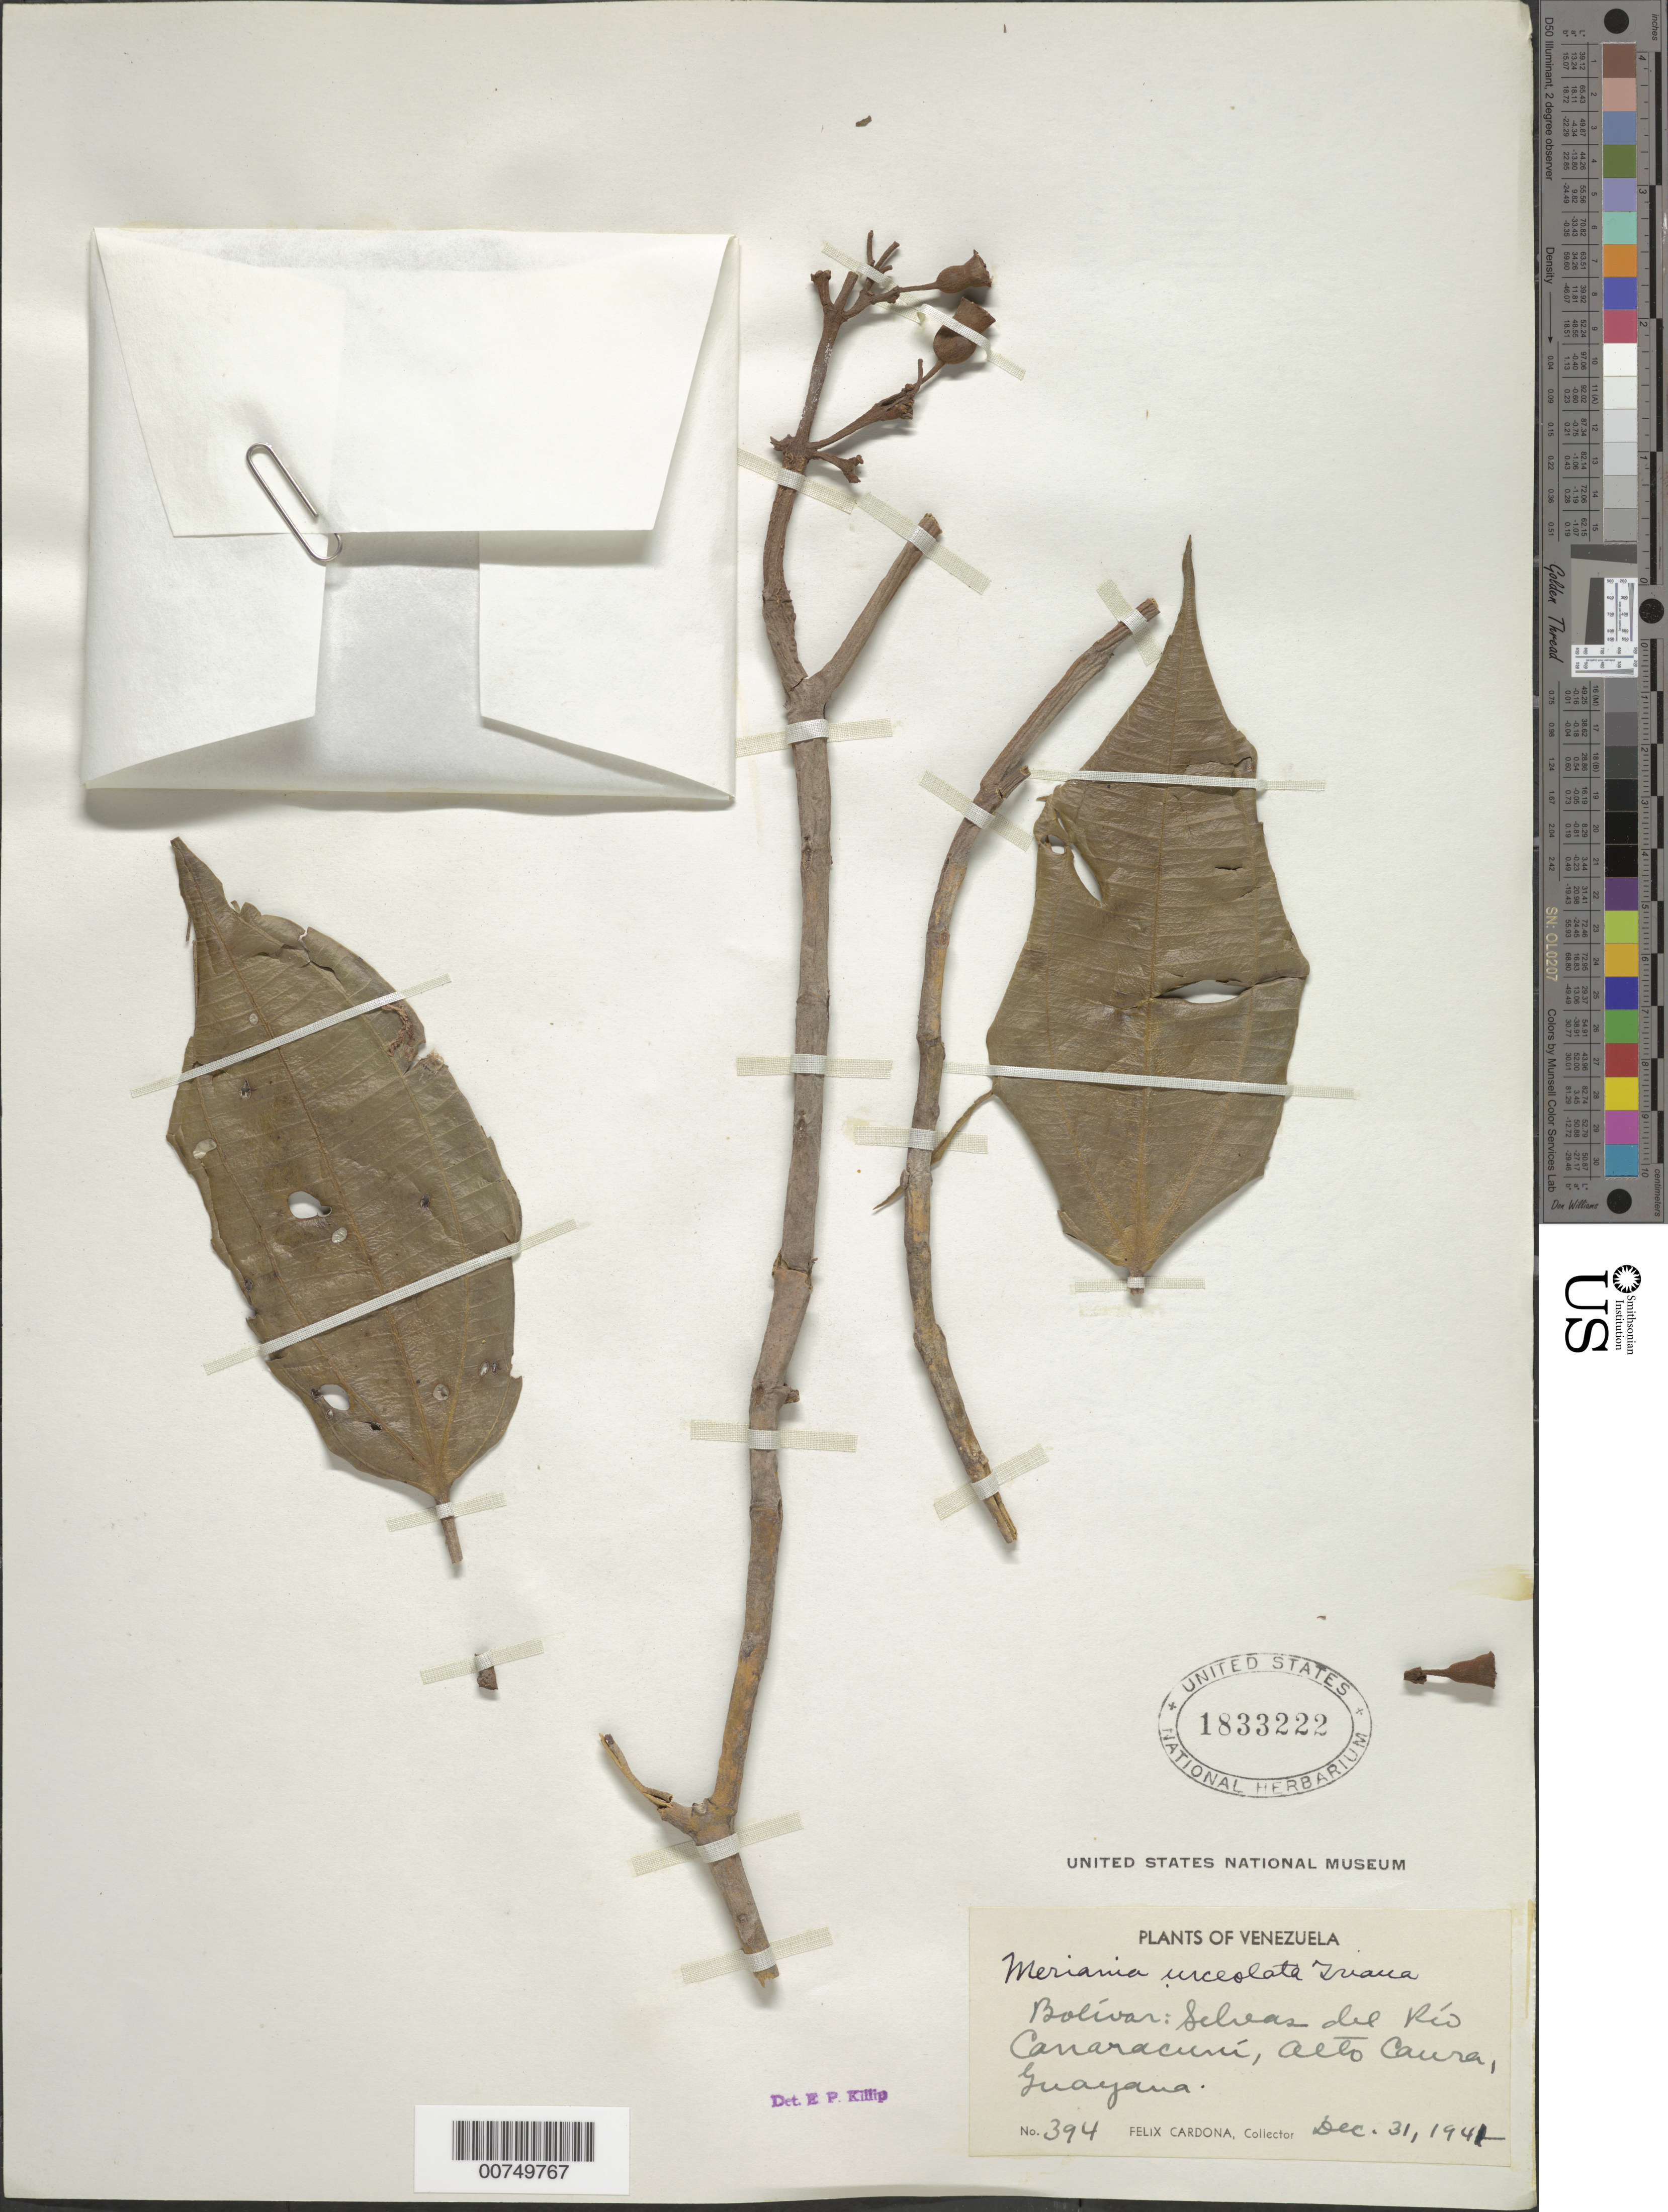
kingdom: Plantae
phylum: Tracheophyta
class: Magnoliopsida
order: Myrtales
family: Melastomataceae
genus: Meriania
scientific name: Meriania urceolata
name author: Triana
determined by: Killip, Ellsworth P.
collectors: F. Cardona Puig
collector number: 394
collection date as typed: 31-Dec-41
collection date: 1941-12-31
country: Venezuela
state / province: Bolívar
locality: Río Carraracuní, Alto Caura, Guayana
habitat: Selvas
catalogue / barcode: US 1833222